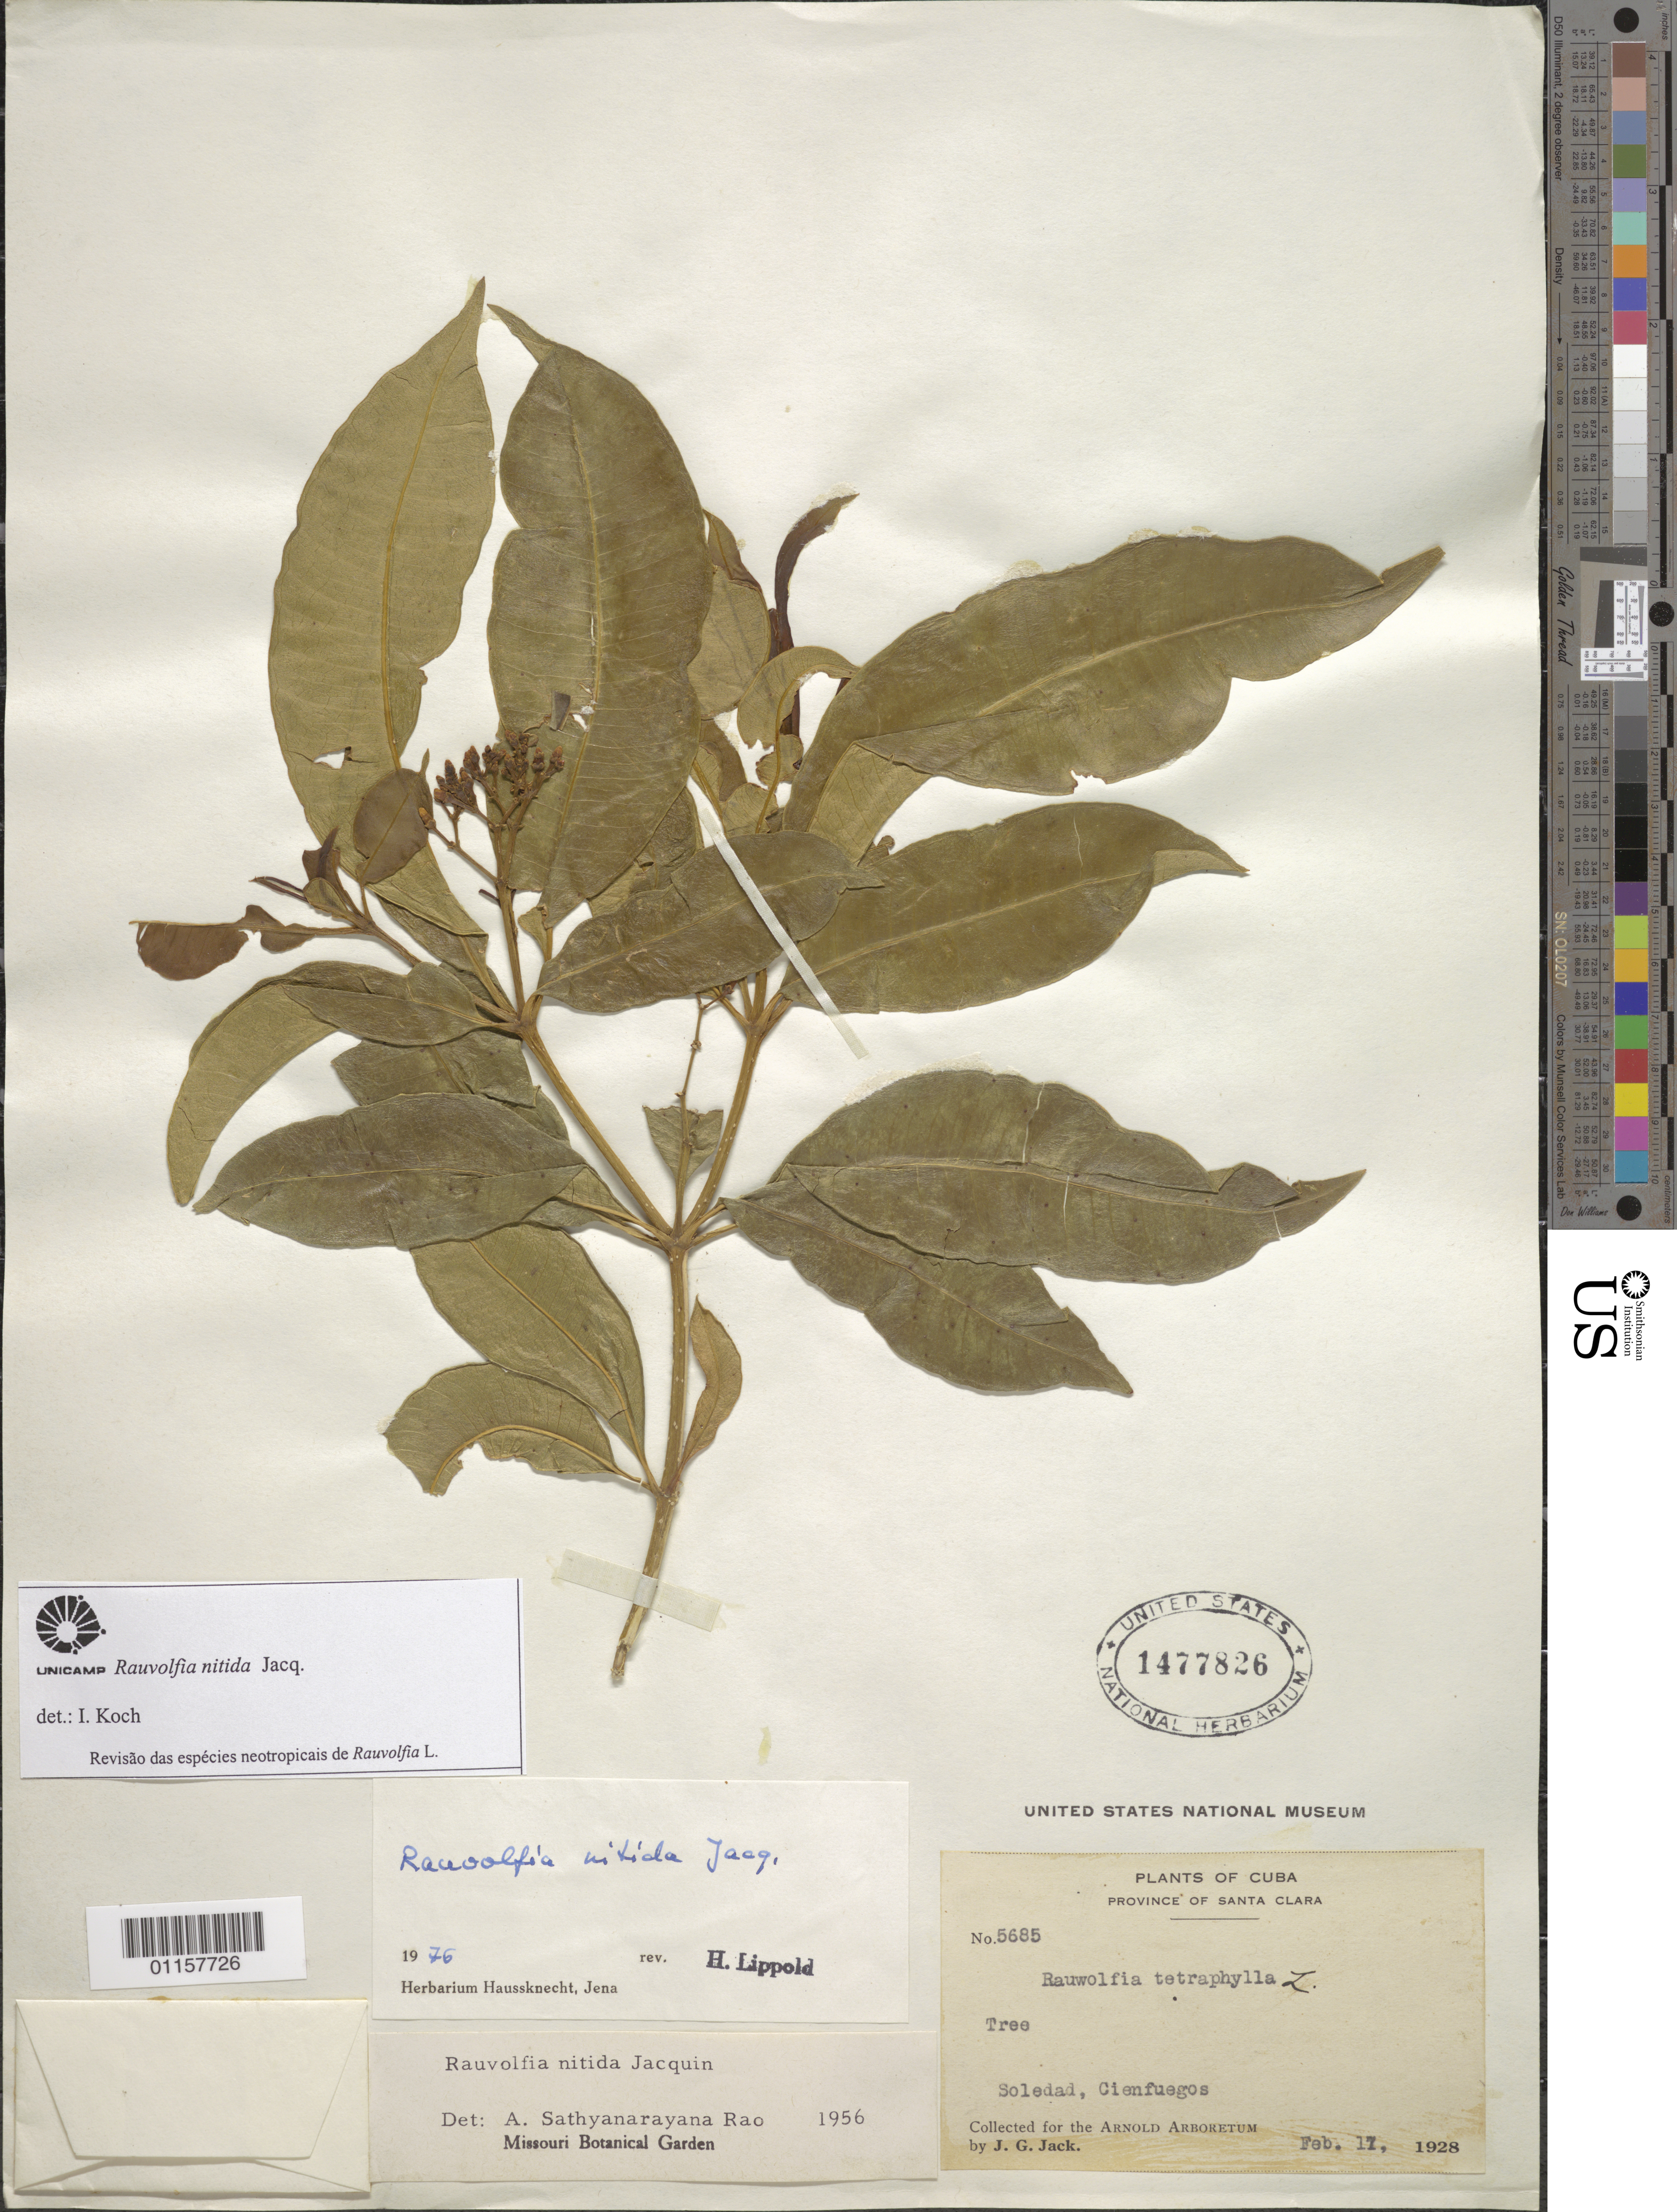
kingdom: Plantae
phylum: Tracheophyta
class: Magnoliopsida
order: Gentianales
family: Apocynaceae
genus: Rauvolfia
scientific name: Rauvolfia nitida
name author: Jacq.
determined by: Koch, I.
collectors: J. G. Jack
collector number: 5685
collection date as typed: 17 Feb 1928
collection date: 1928-02-17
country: Cuba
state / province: Santa Clara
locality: Soledad, Cienfuegos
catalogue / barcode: US 1477826